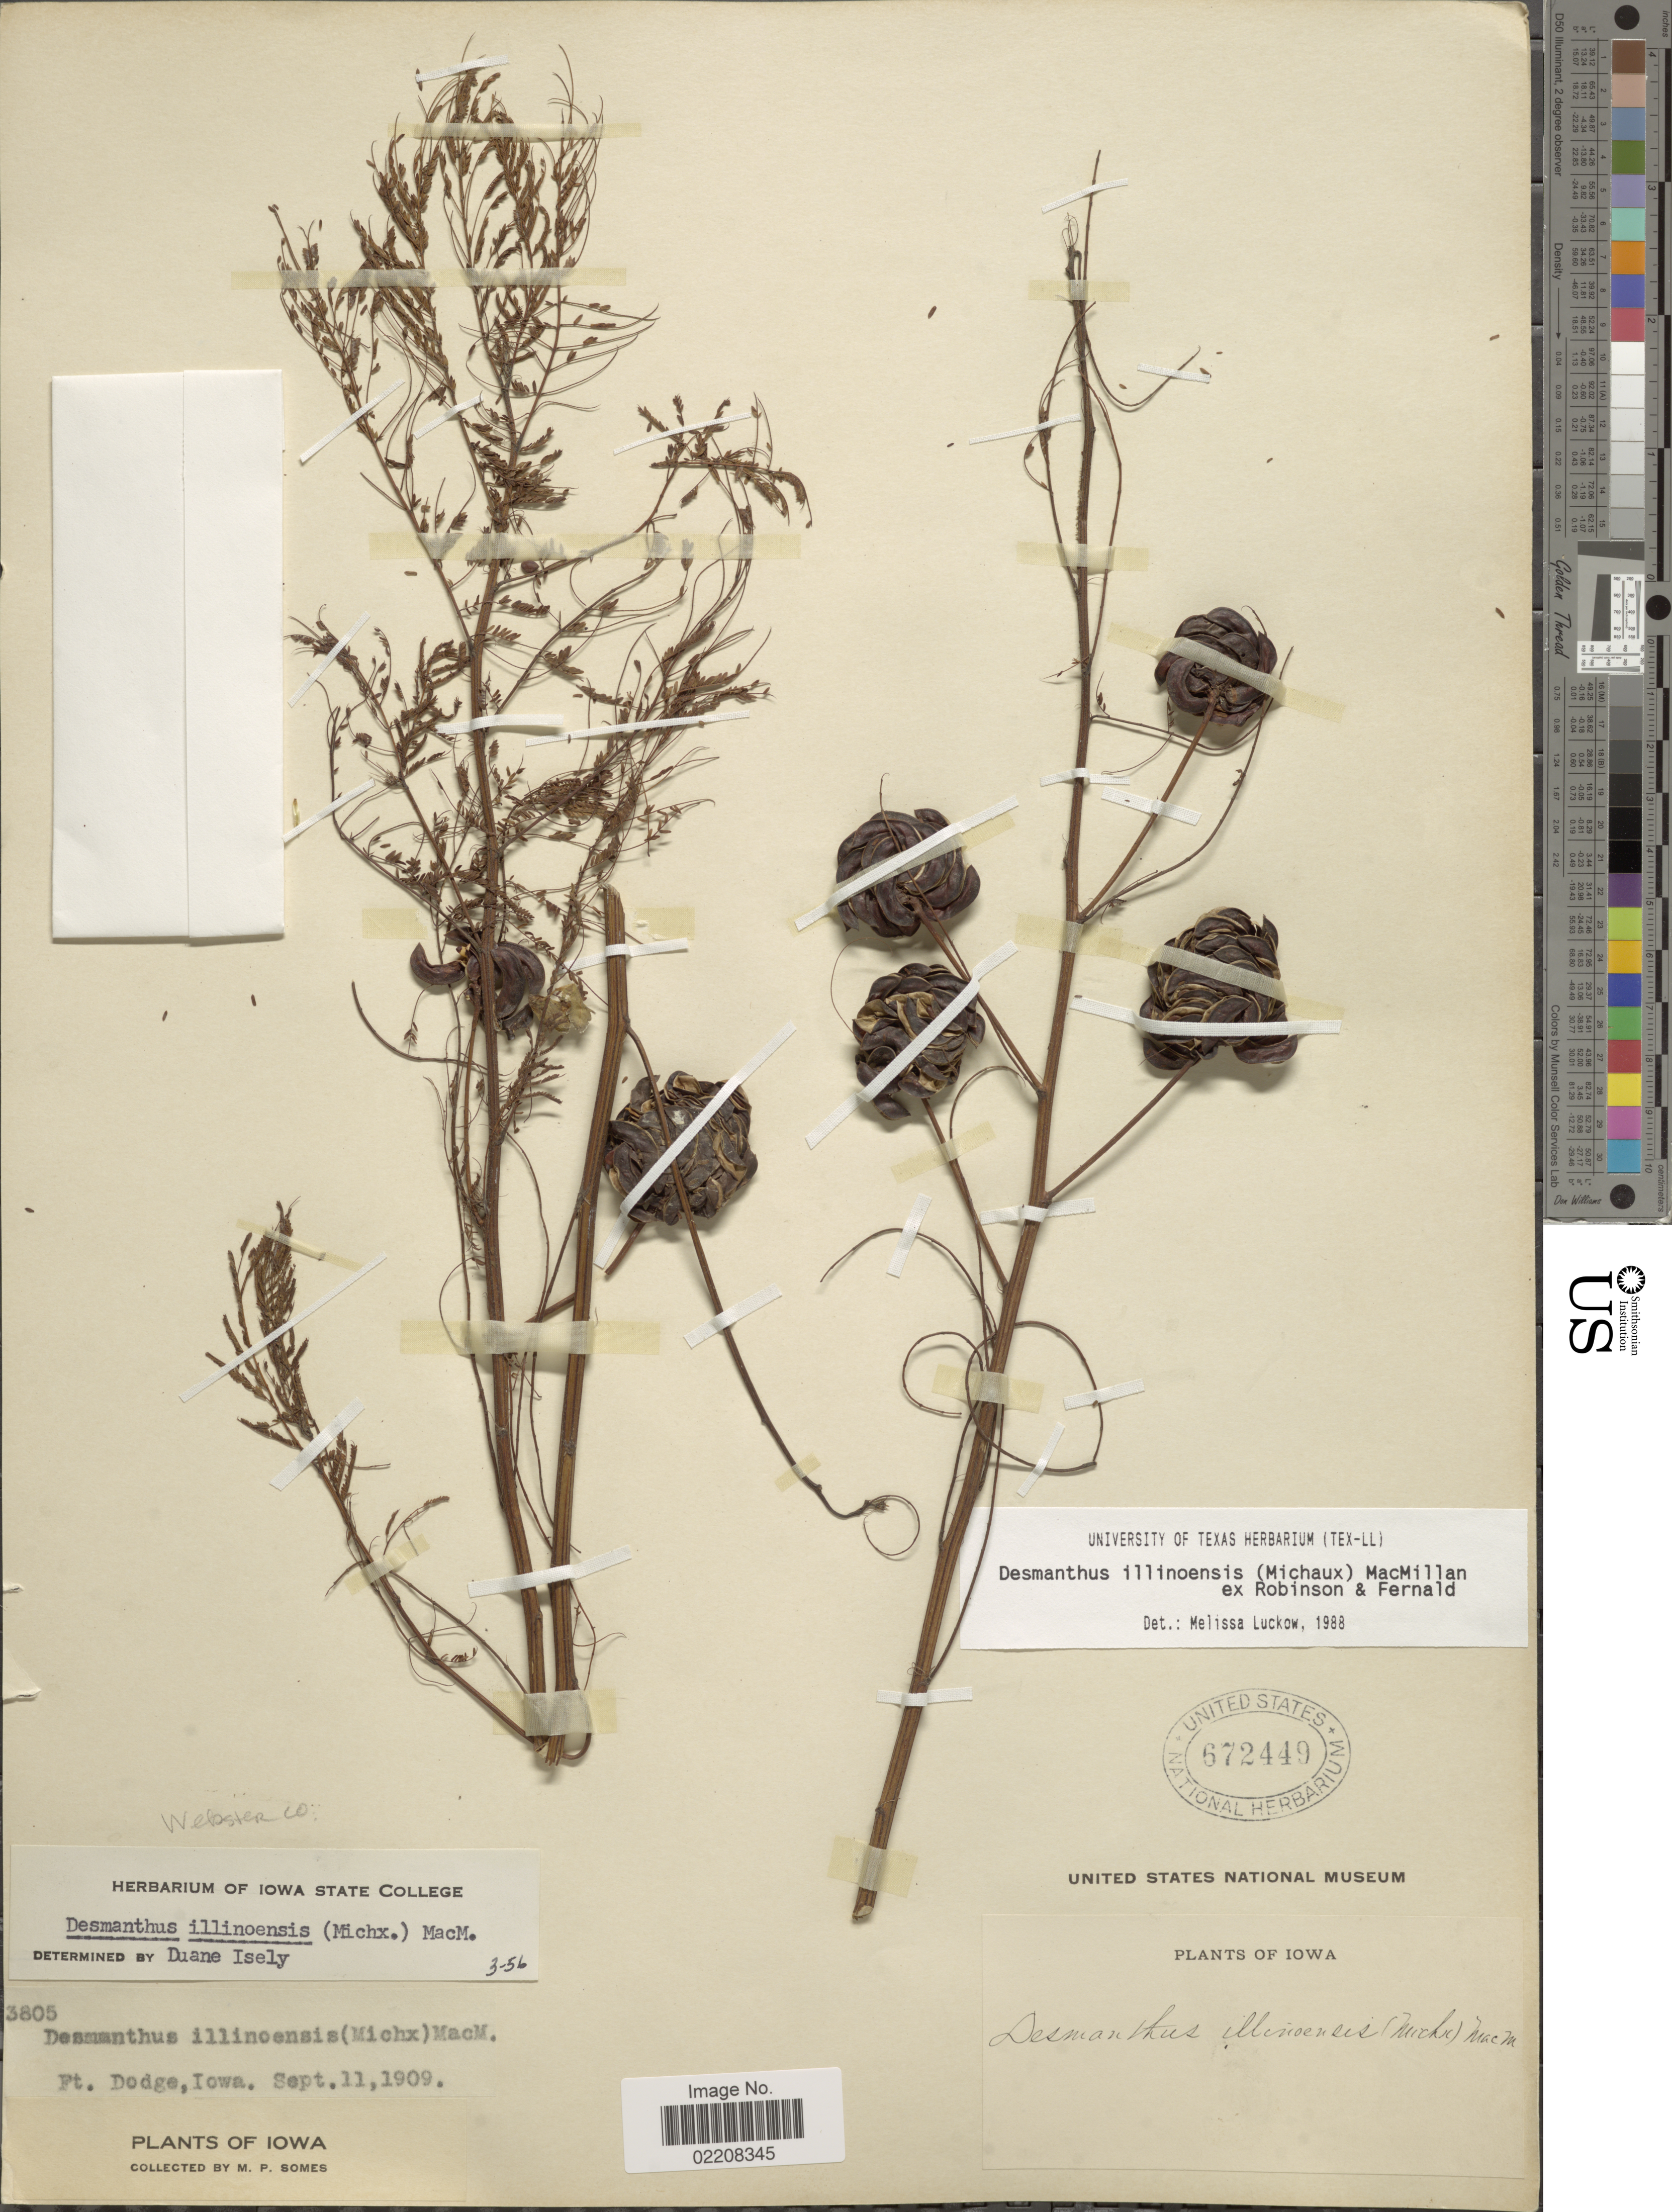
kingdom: Plantae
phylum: Tracheophyta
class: Magnoliopsida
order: Fabales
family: Fabaceae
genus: Desmanthus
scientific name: Desmanthus illinoensis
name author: (Michx.) MacMill.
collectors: M. Somes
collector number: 3805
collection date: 1909-09-11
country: United States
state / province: Iowa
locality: Ft. Dodge, Iowa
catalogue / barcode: US 672449